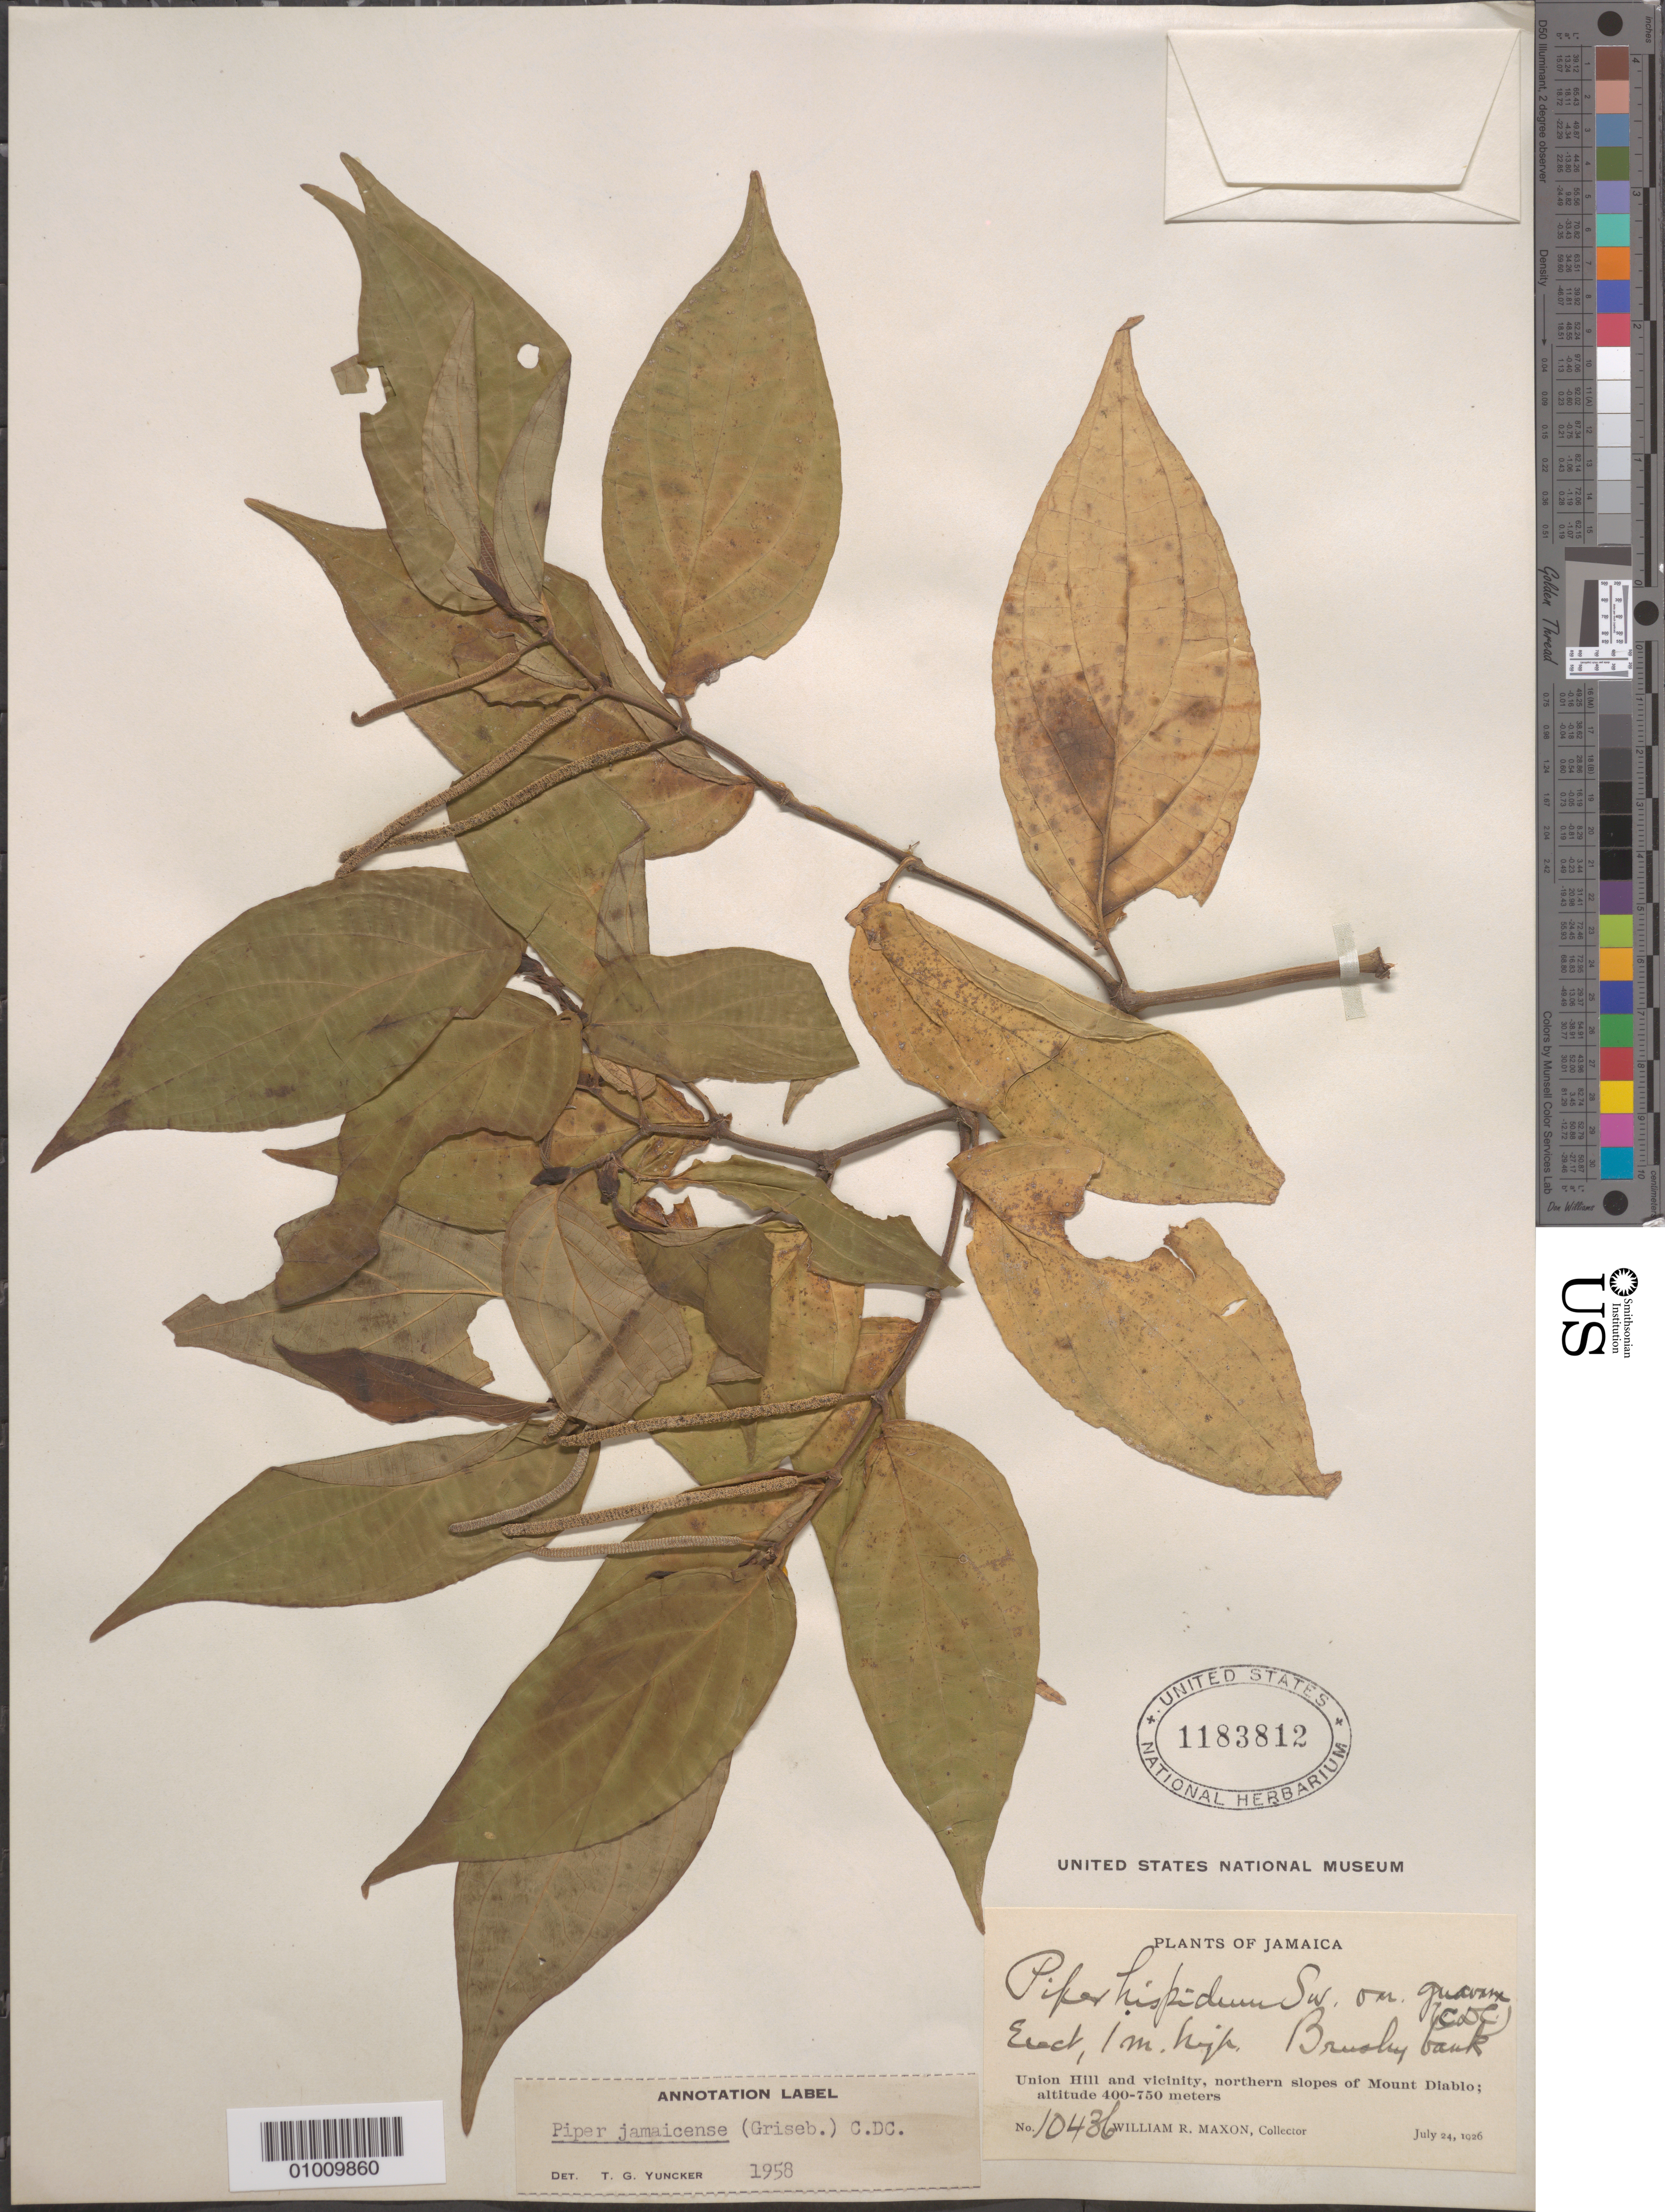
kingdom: Plantae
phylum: Tracheophyta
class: Magnoliopsida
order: Piperales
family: Piperaceae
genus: Piper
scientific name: Piper jamaicense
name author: C. DC.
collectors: W. R. Maxon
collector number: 10436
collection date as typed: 24 Jul 1926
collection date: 1926-07-24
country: Jamaica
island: Jamaica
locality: Brushy bank at Union Hill and vicinity, northern slopes of Mount Diablo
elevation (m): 400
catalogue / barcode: US 1183812